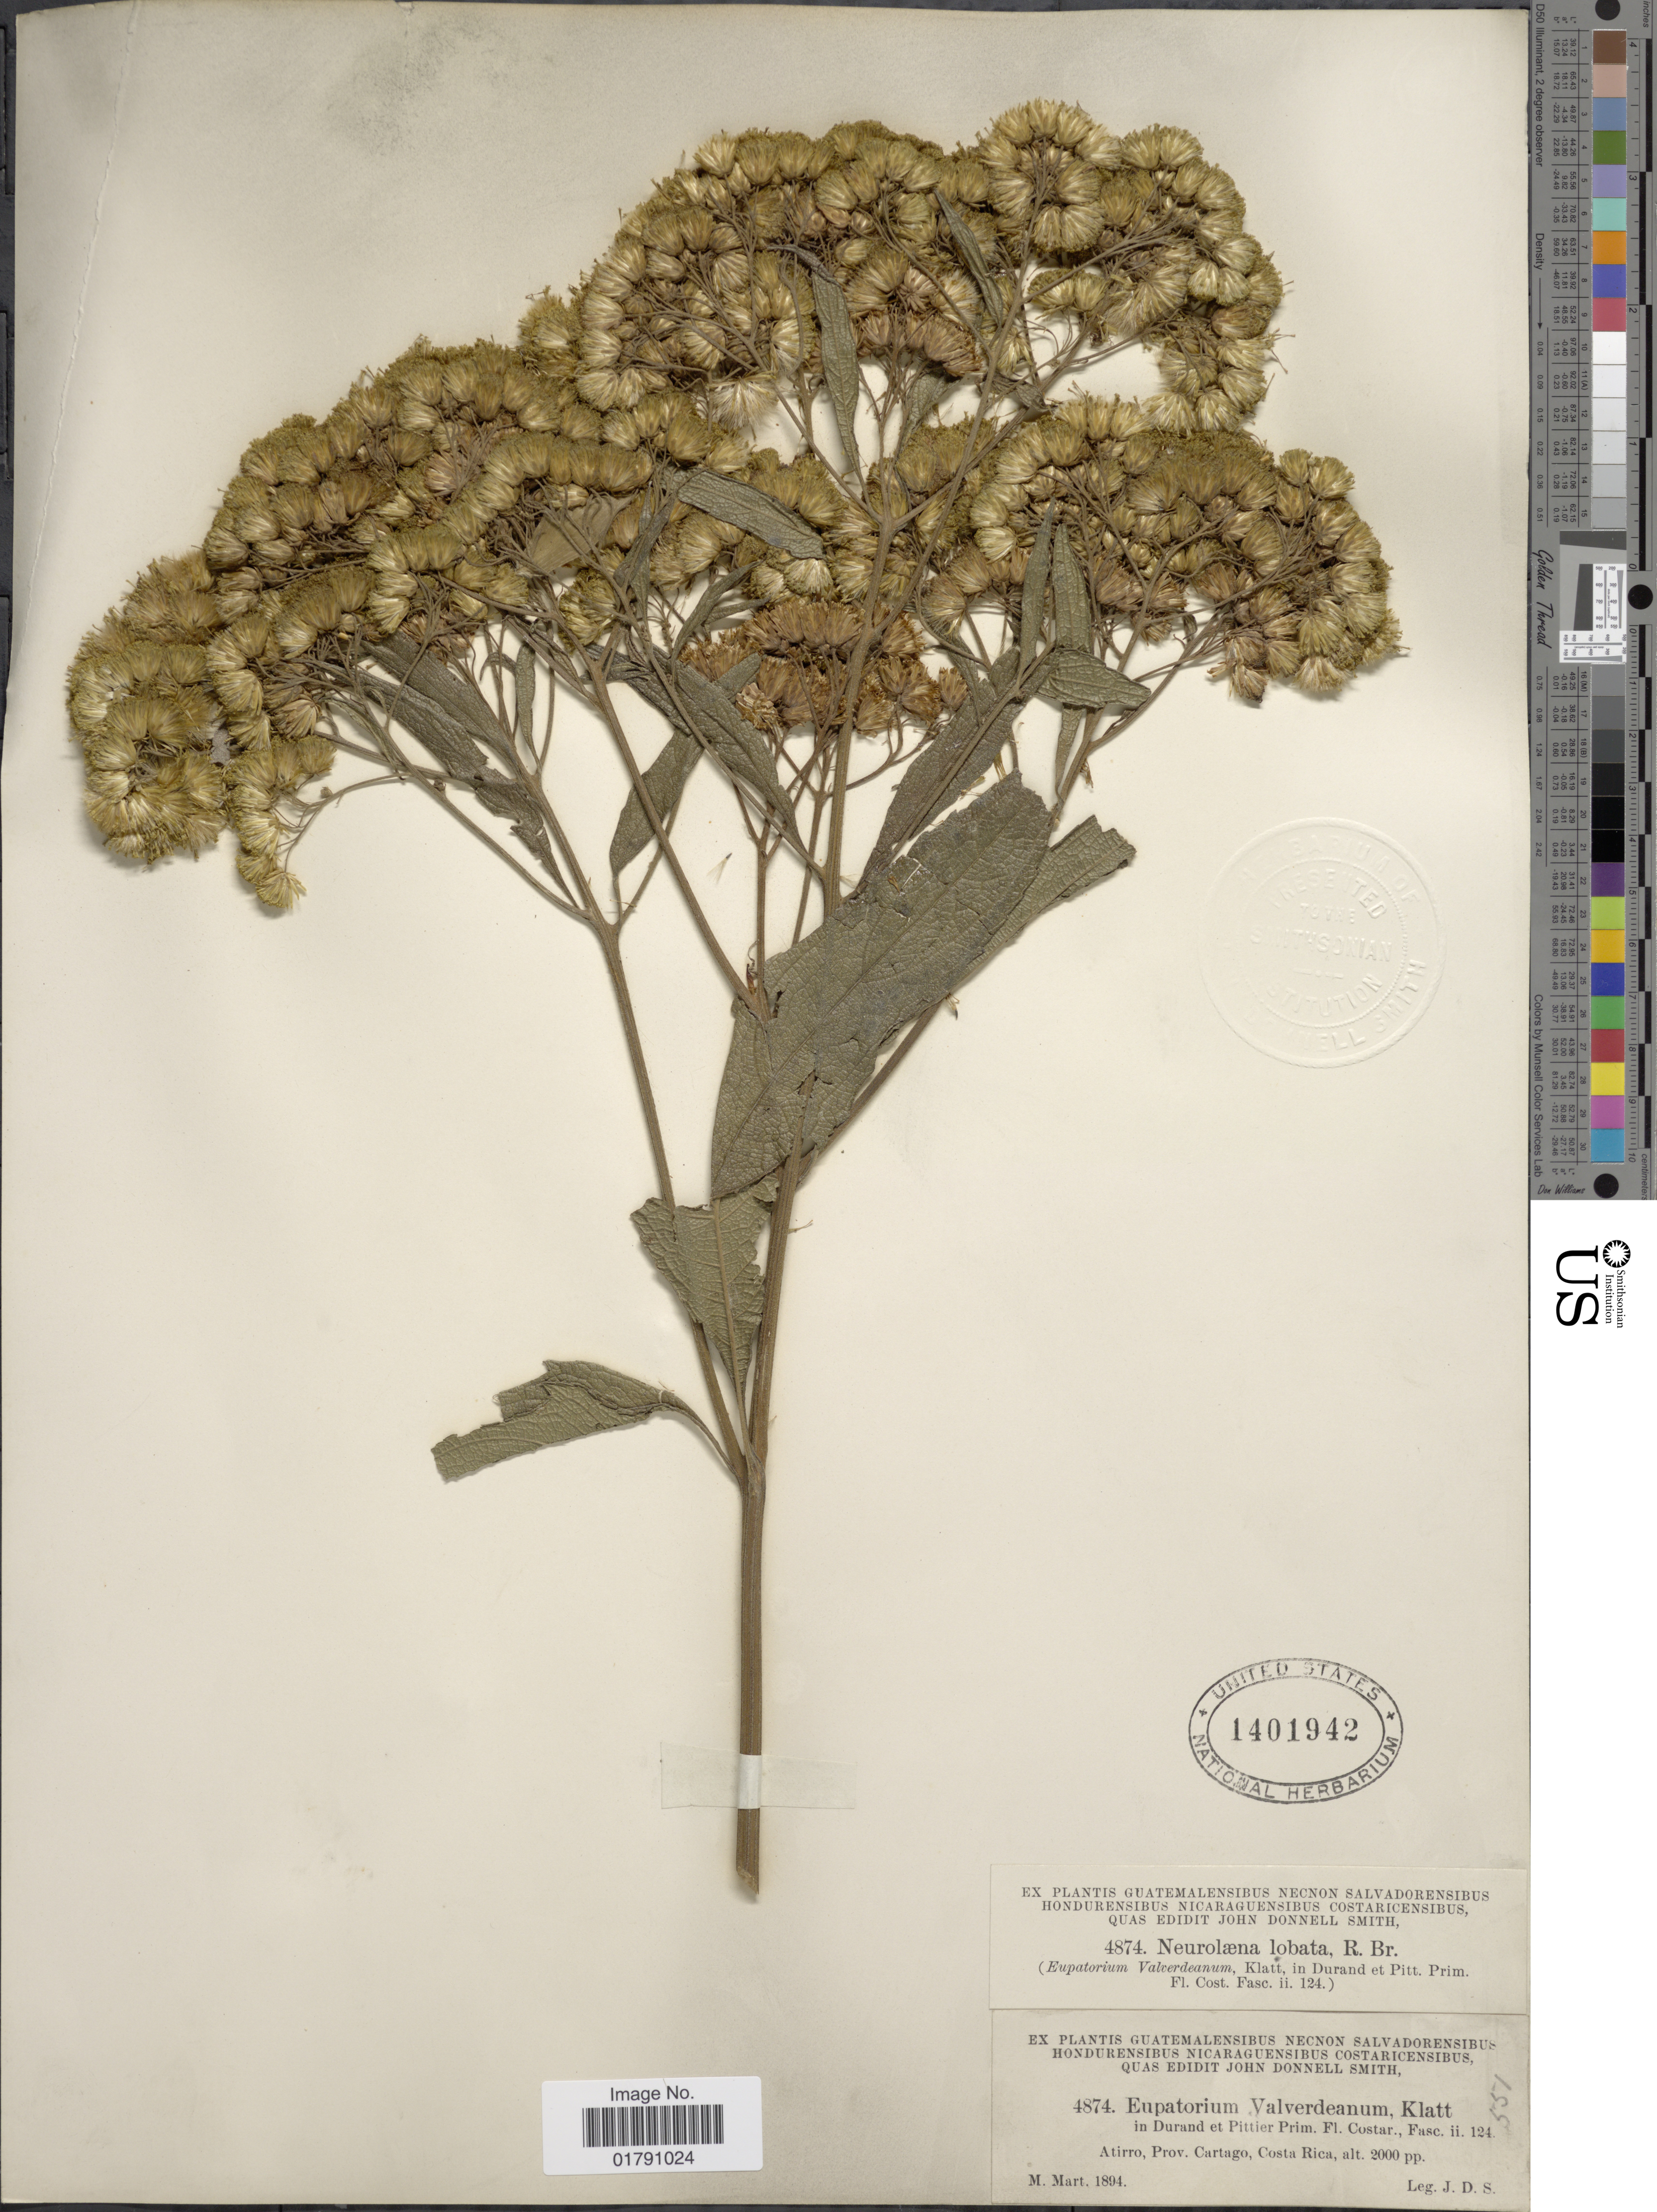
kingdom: Plantae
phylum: Tracheophyta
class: Magnoliopsida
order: Asterales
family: Asteraceae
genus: Neurolaena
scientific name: Neurolaena lobata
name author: (L.) R. Br. ex Cass.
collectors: J. Donnell Smith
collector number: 4874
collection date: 1894-03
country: Costa Rica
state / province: Cartago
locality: Atirro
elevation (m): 610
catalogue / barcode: US 1401942